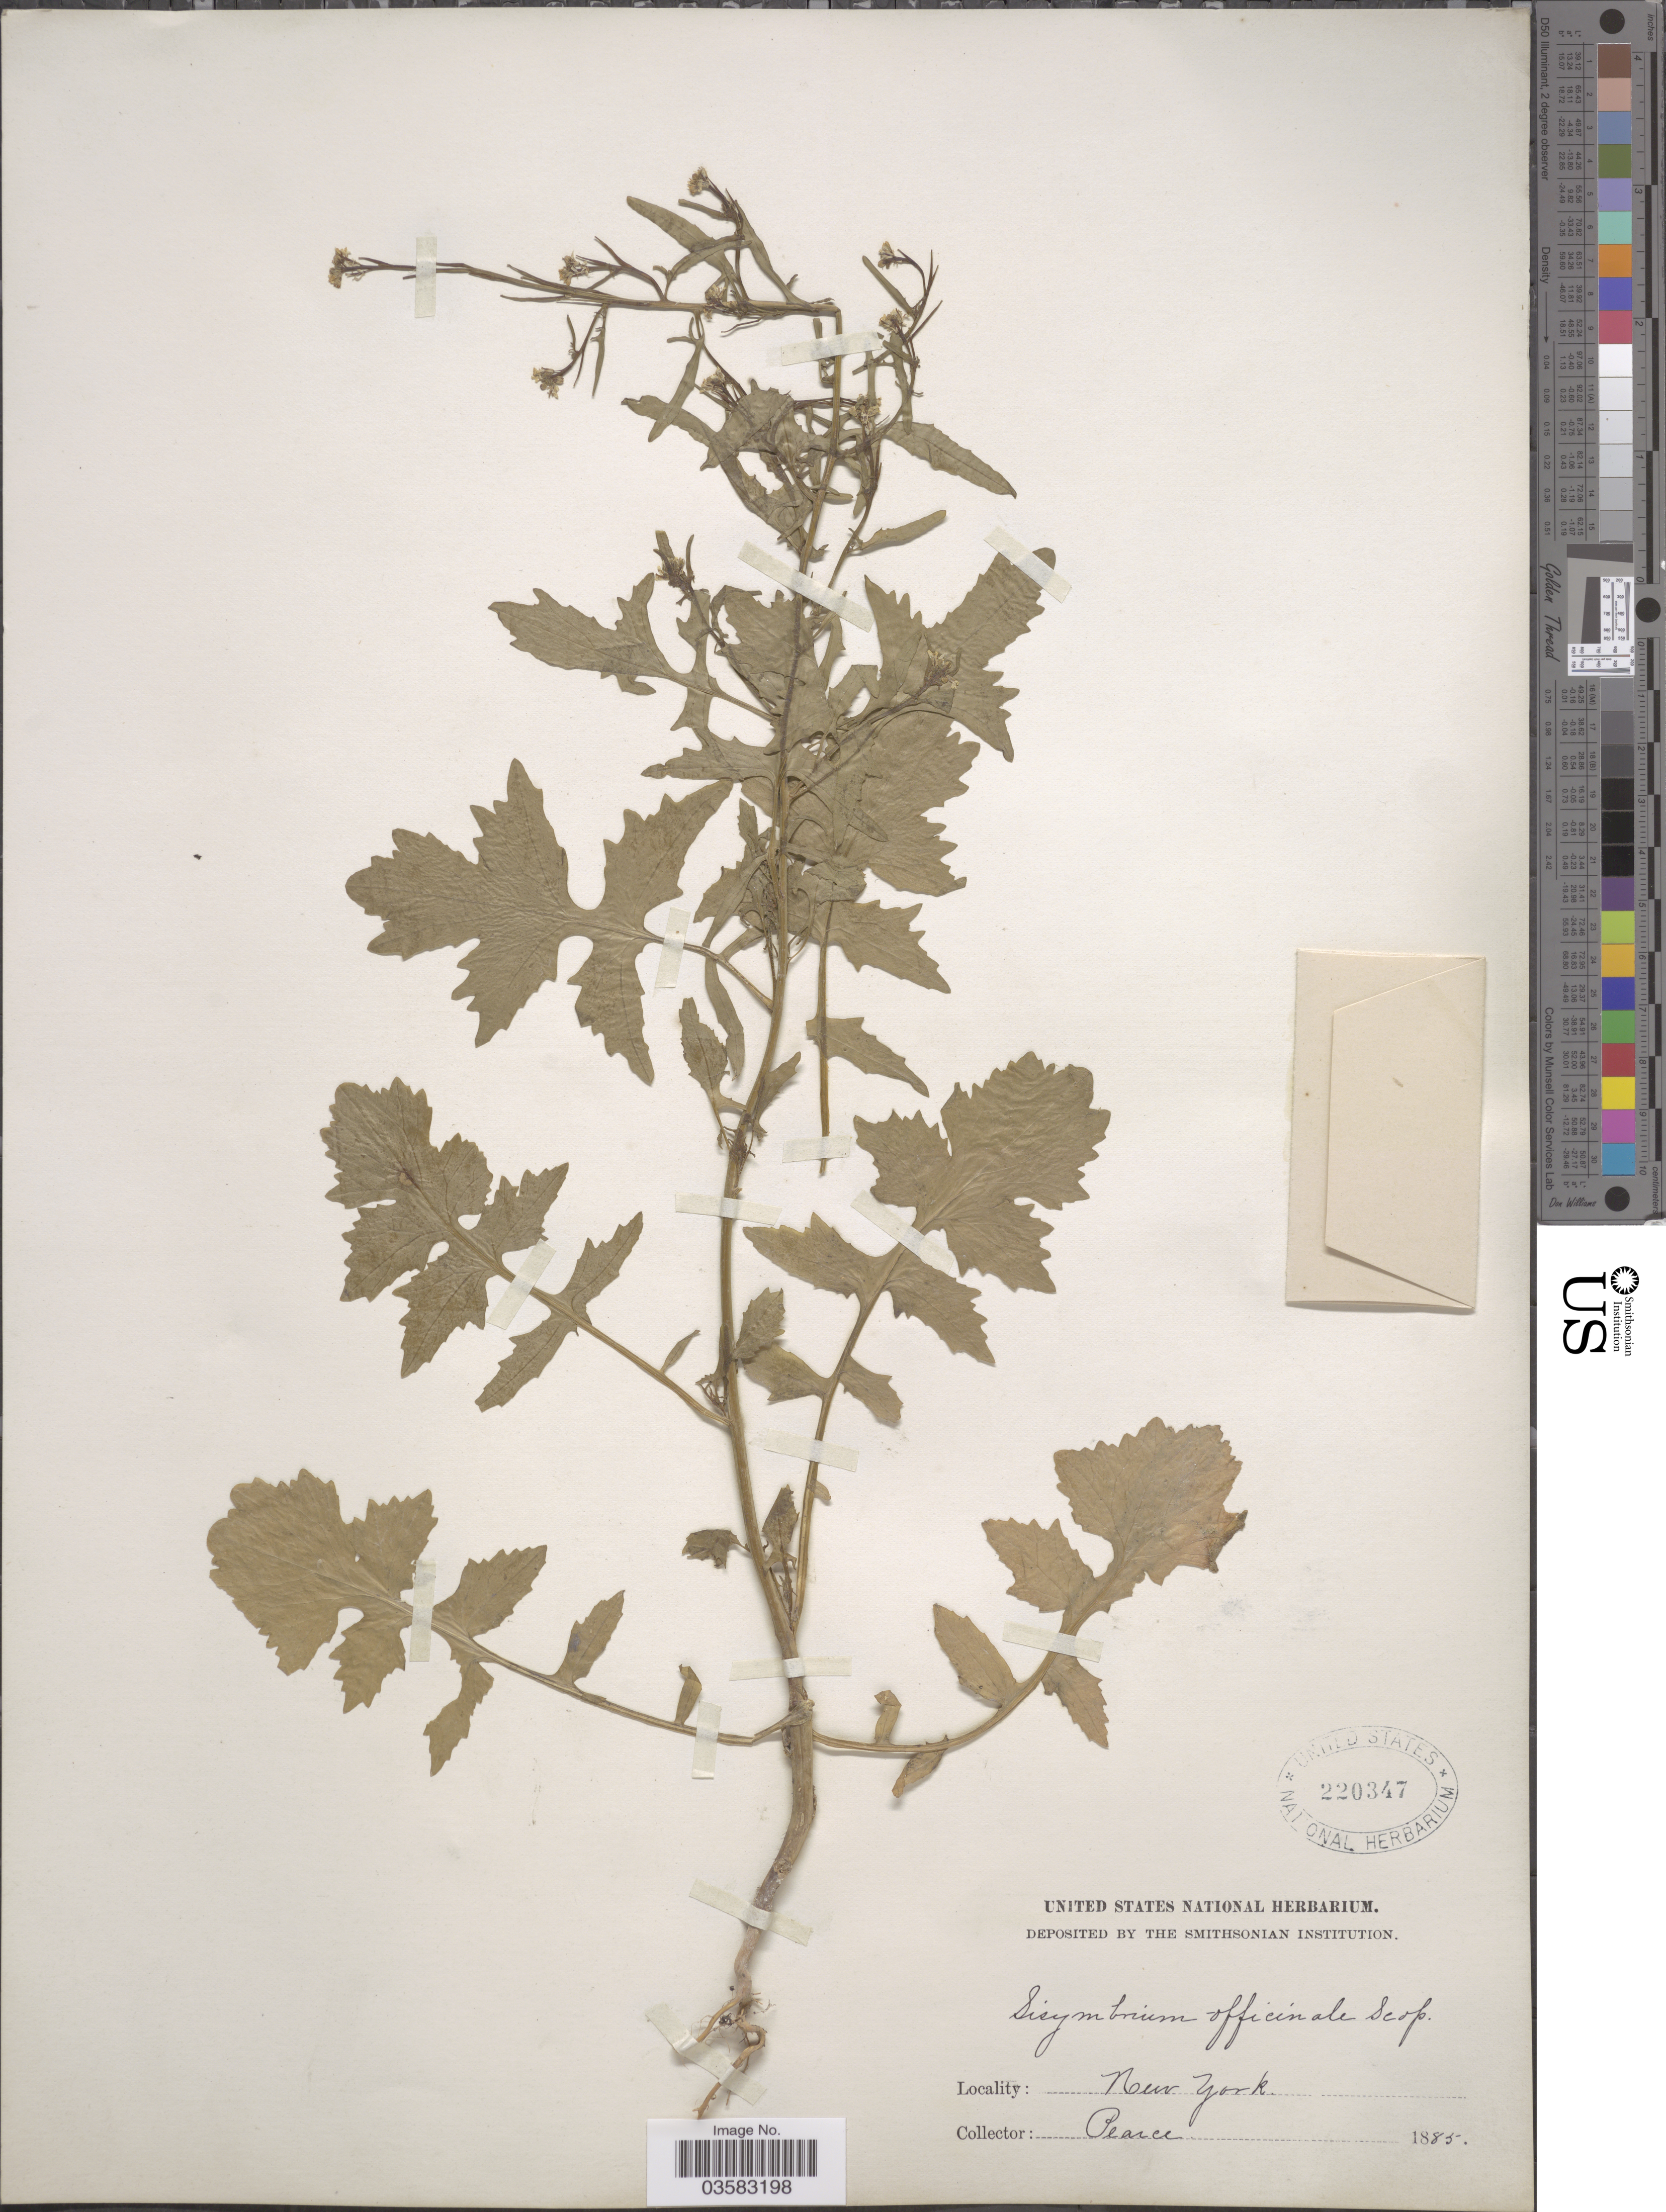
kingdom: Plantae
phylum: Tracheophyta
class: Magnoliopsida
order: Brassicales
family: Brassicaceae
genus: Sisymbrium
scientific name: Sisymbrium officinale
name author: (L.) Scop.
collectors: -. Pearce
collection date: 1885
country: United States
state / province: New York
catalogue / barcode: US 220347